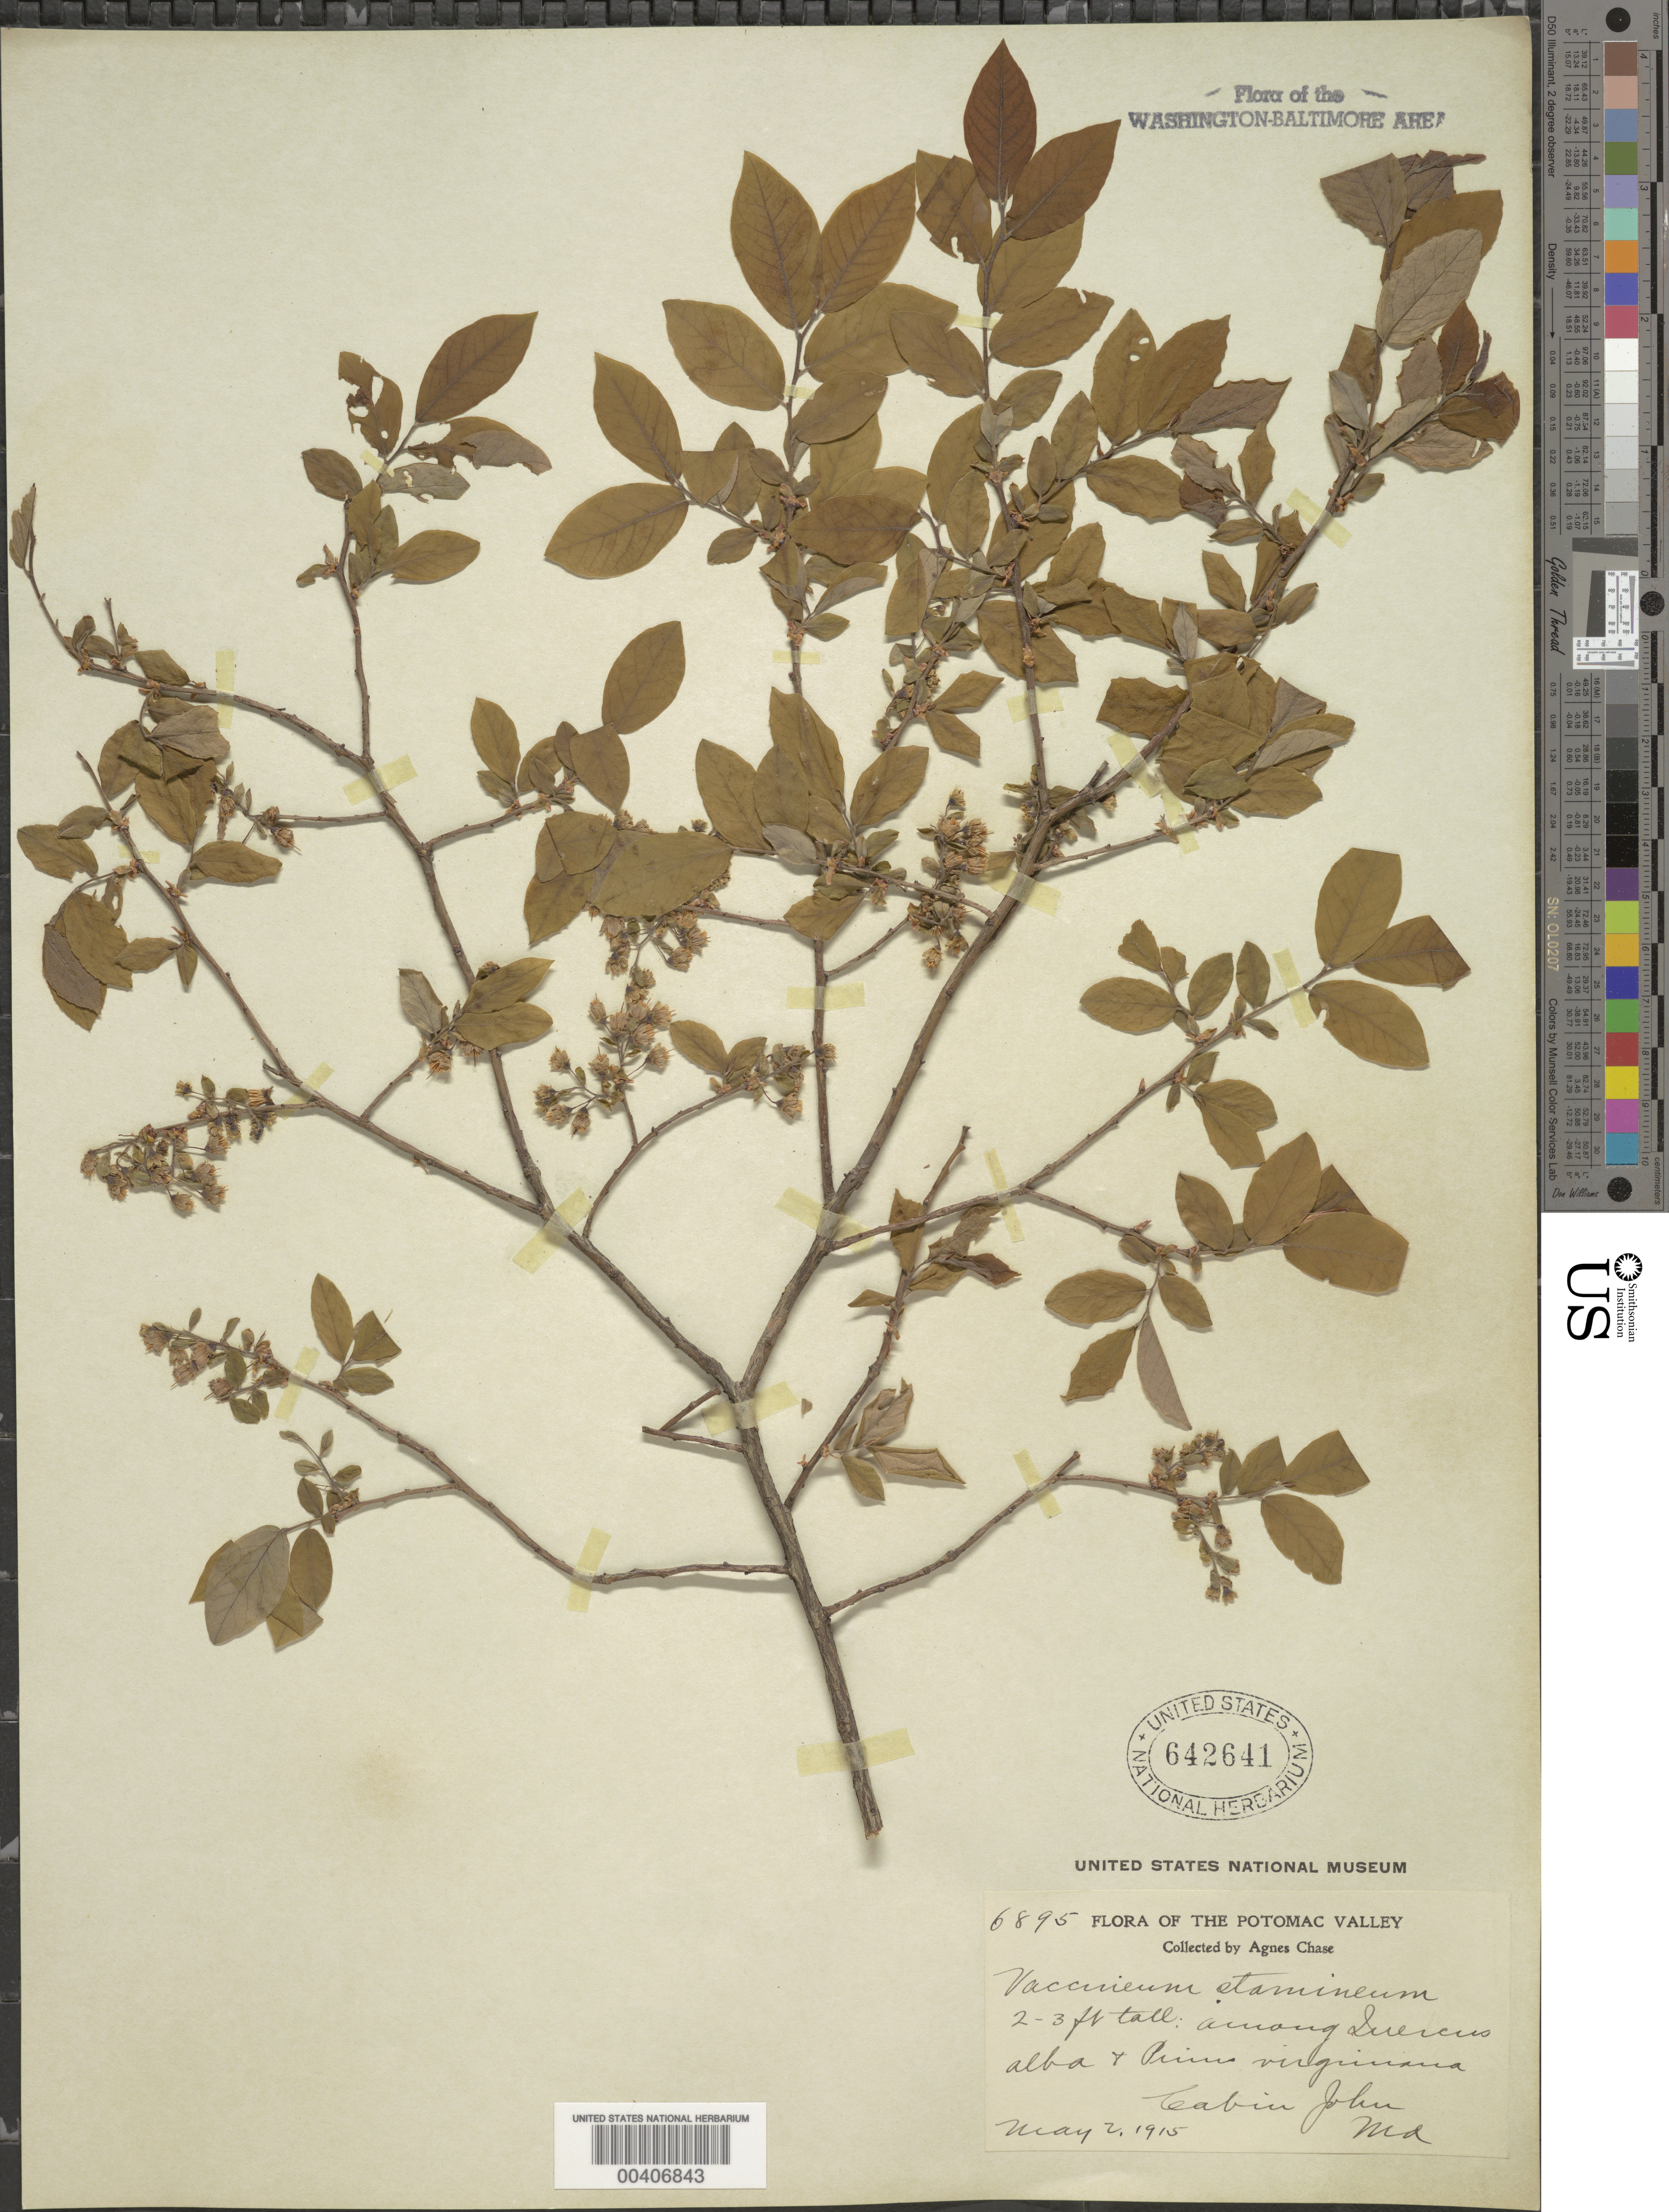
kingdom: Plantae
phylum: Tracheophyta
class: Magnoliopsida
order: Ericales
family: Ericaceae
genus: Vaccinium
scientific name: Vaccinium stamineum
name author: L.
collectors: A. Chase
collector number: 6895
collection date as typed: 02 May 1915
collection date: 1915-05-02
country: United States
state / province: Maryland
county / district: Montgomery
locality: Cabin John C. & O. Canal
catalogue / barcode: US 642641